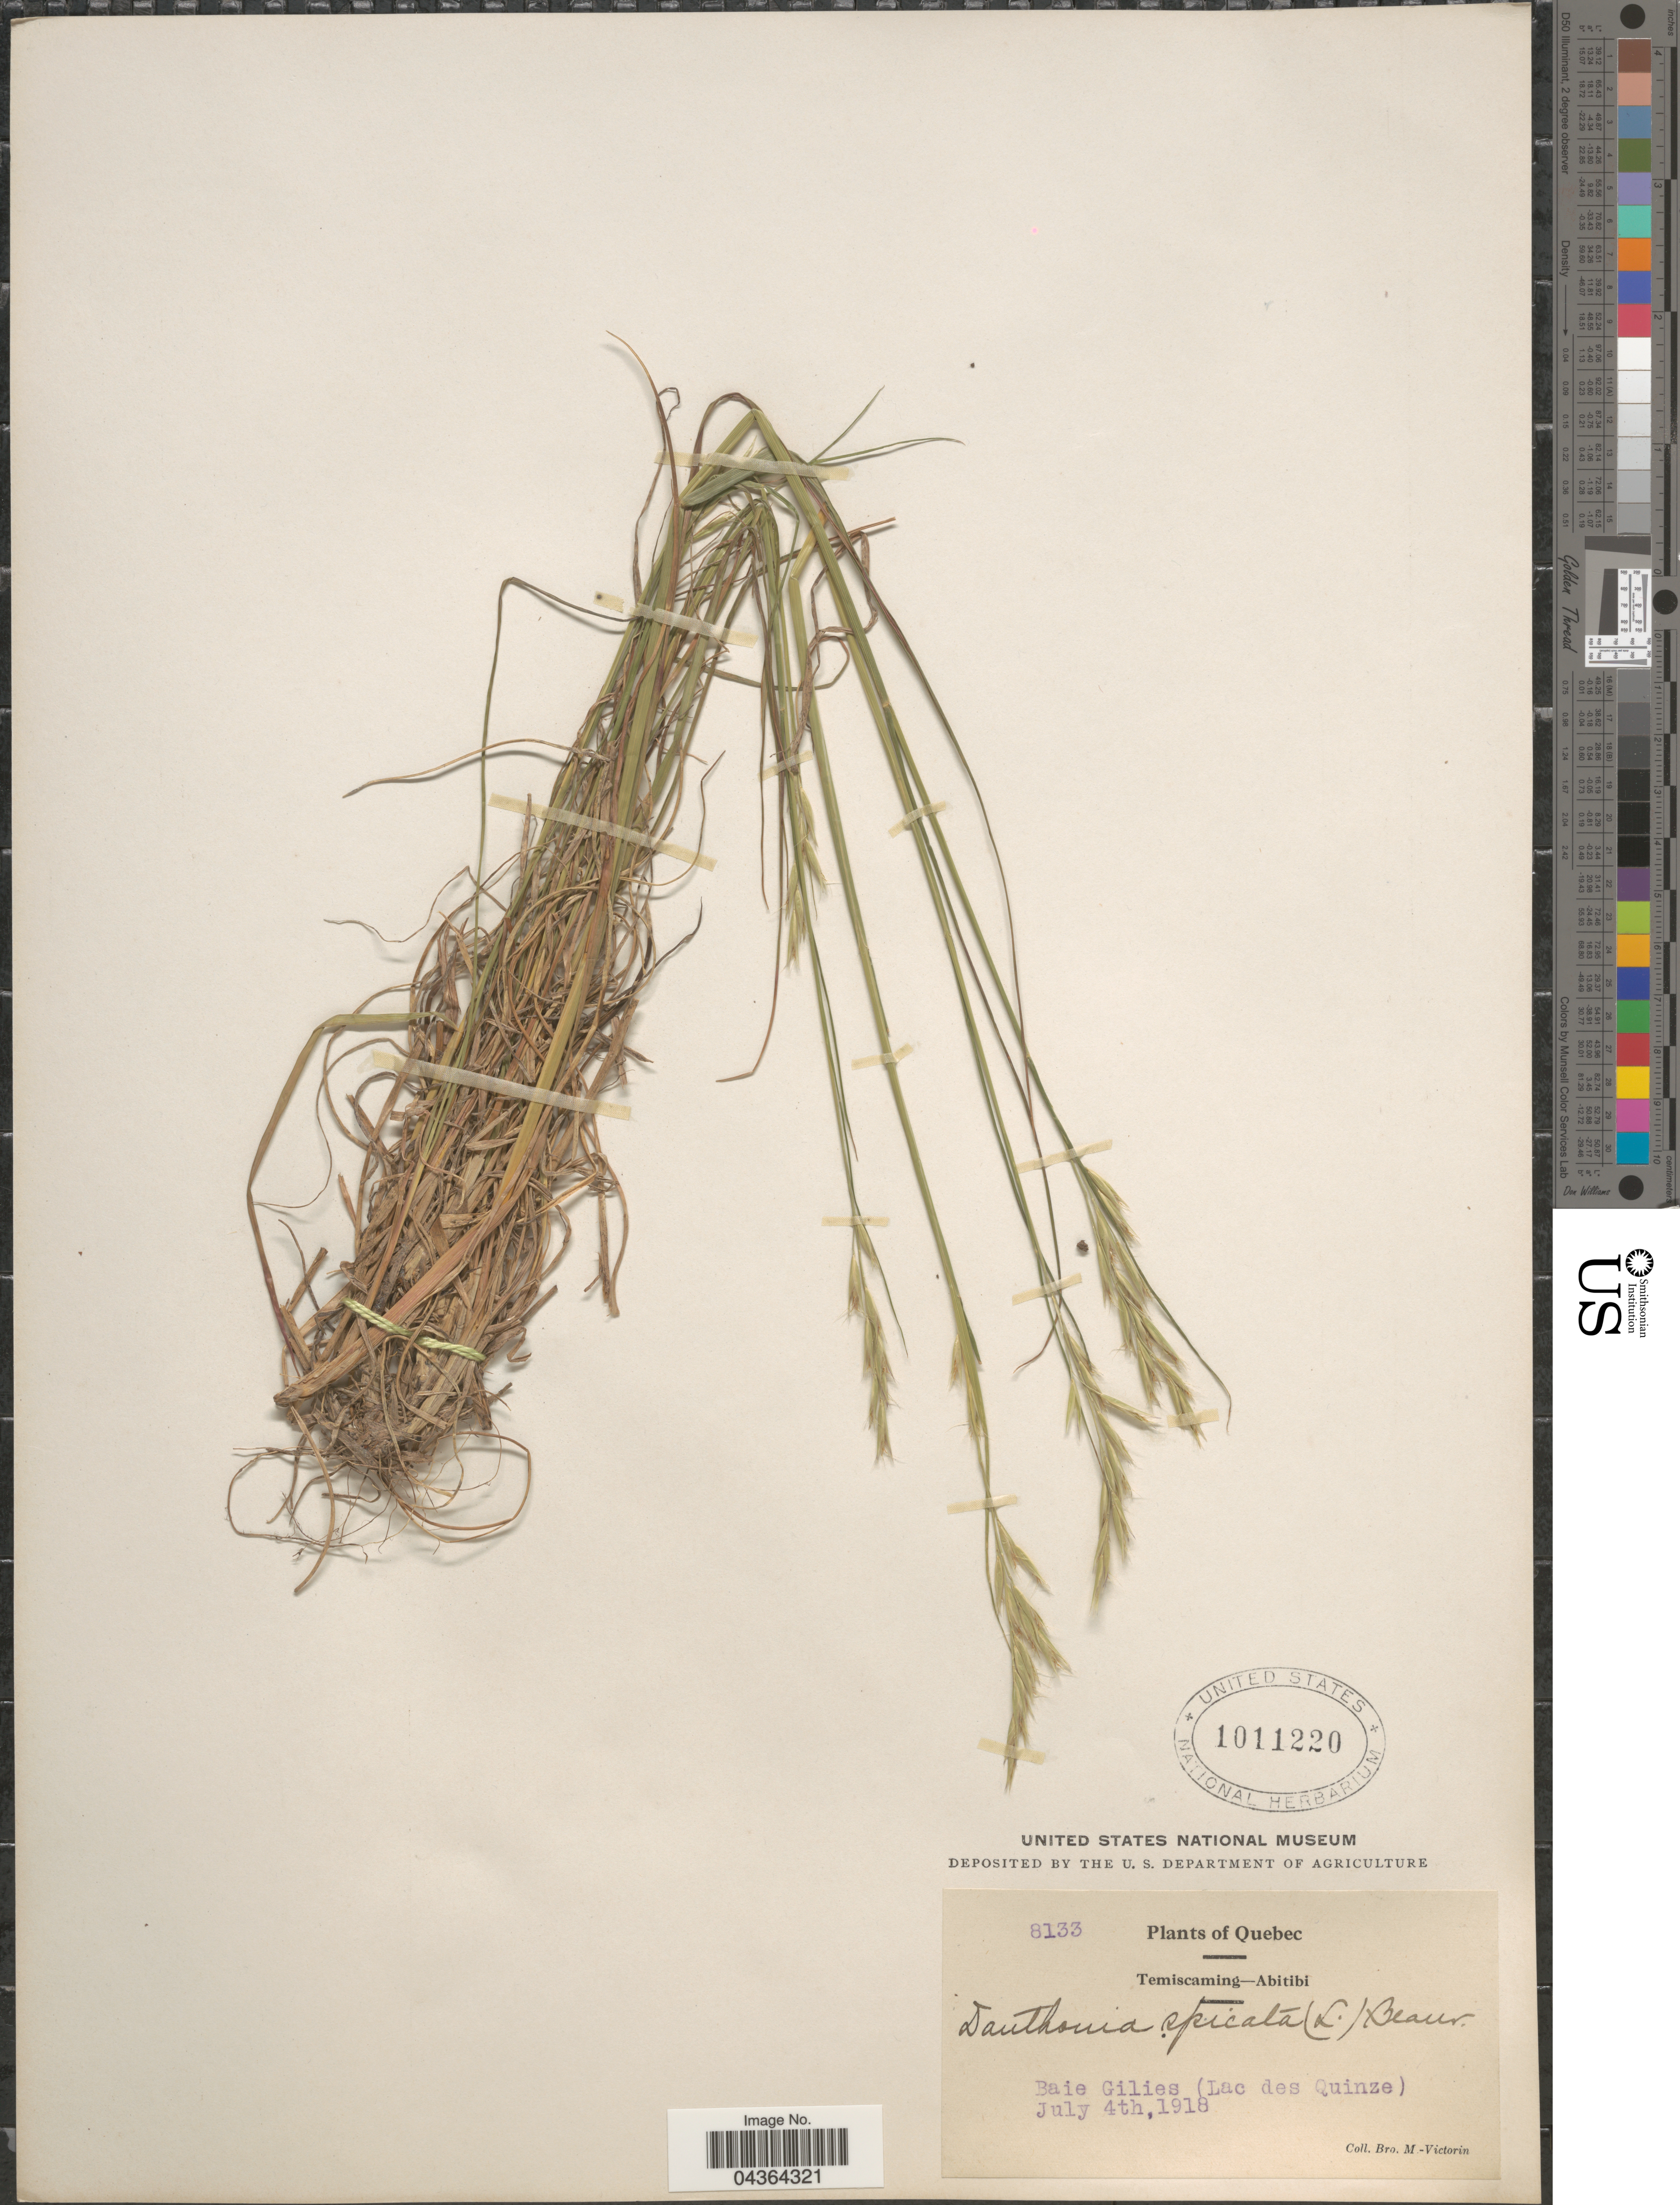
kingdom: Plantae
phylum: Tracheophyta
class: Liliopsida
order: Poales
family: Poaceae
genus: Danthonia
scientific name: Danthonia spicata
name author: (L.) P. Beauv. ex Roem. & Schult.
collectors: Fr. Marie-Victorin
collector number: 8133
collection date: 1918-07-04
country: Canada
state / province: Quebec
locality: Temiscaming-Abitibi. Baie Gilies (Lac des Quinze).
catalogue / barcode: US 1011220